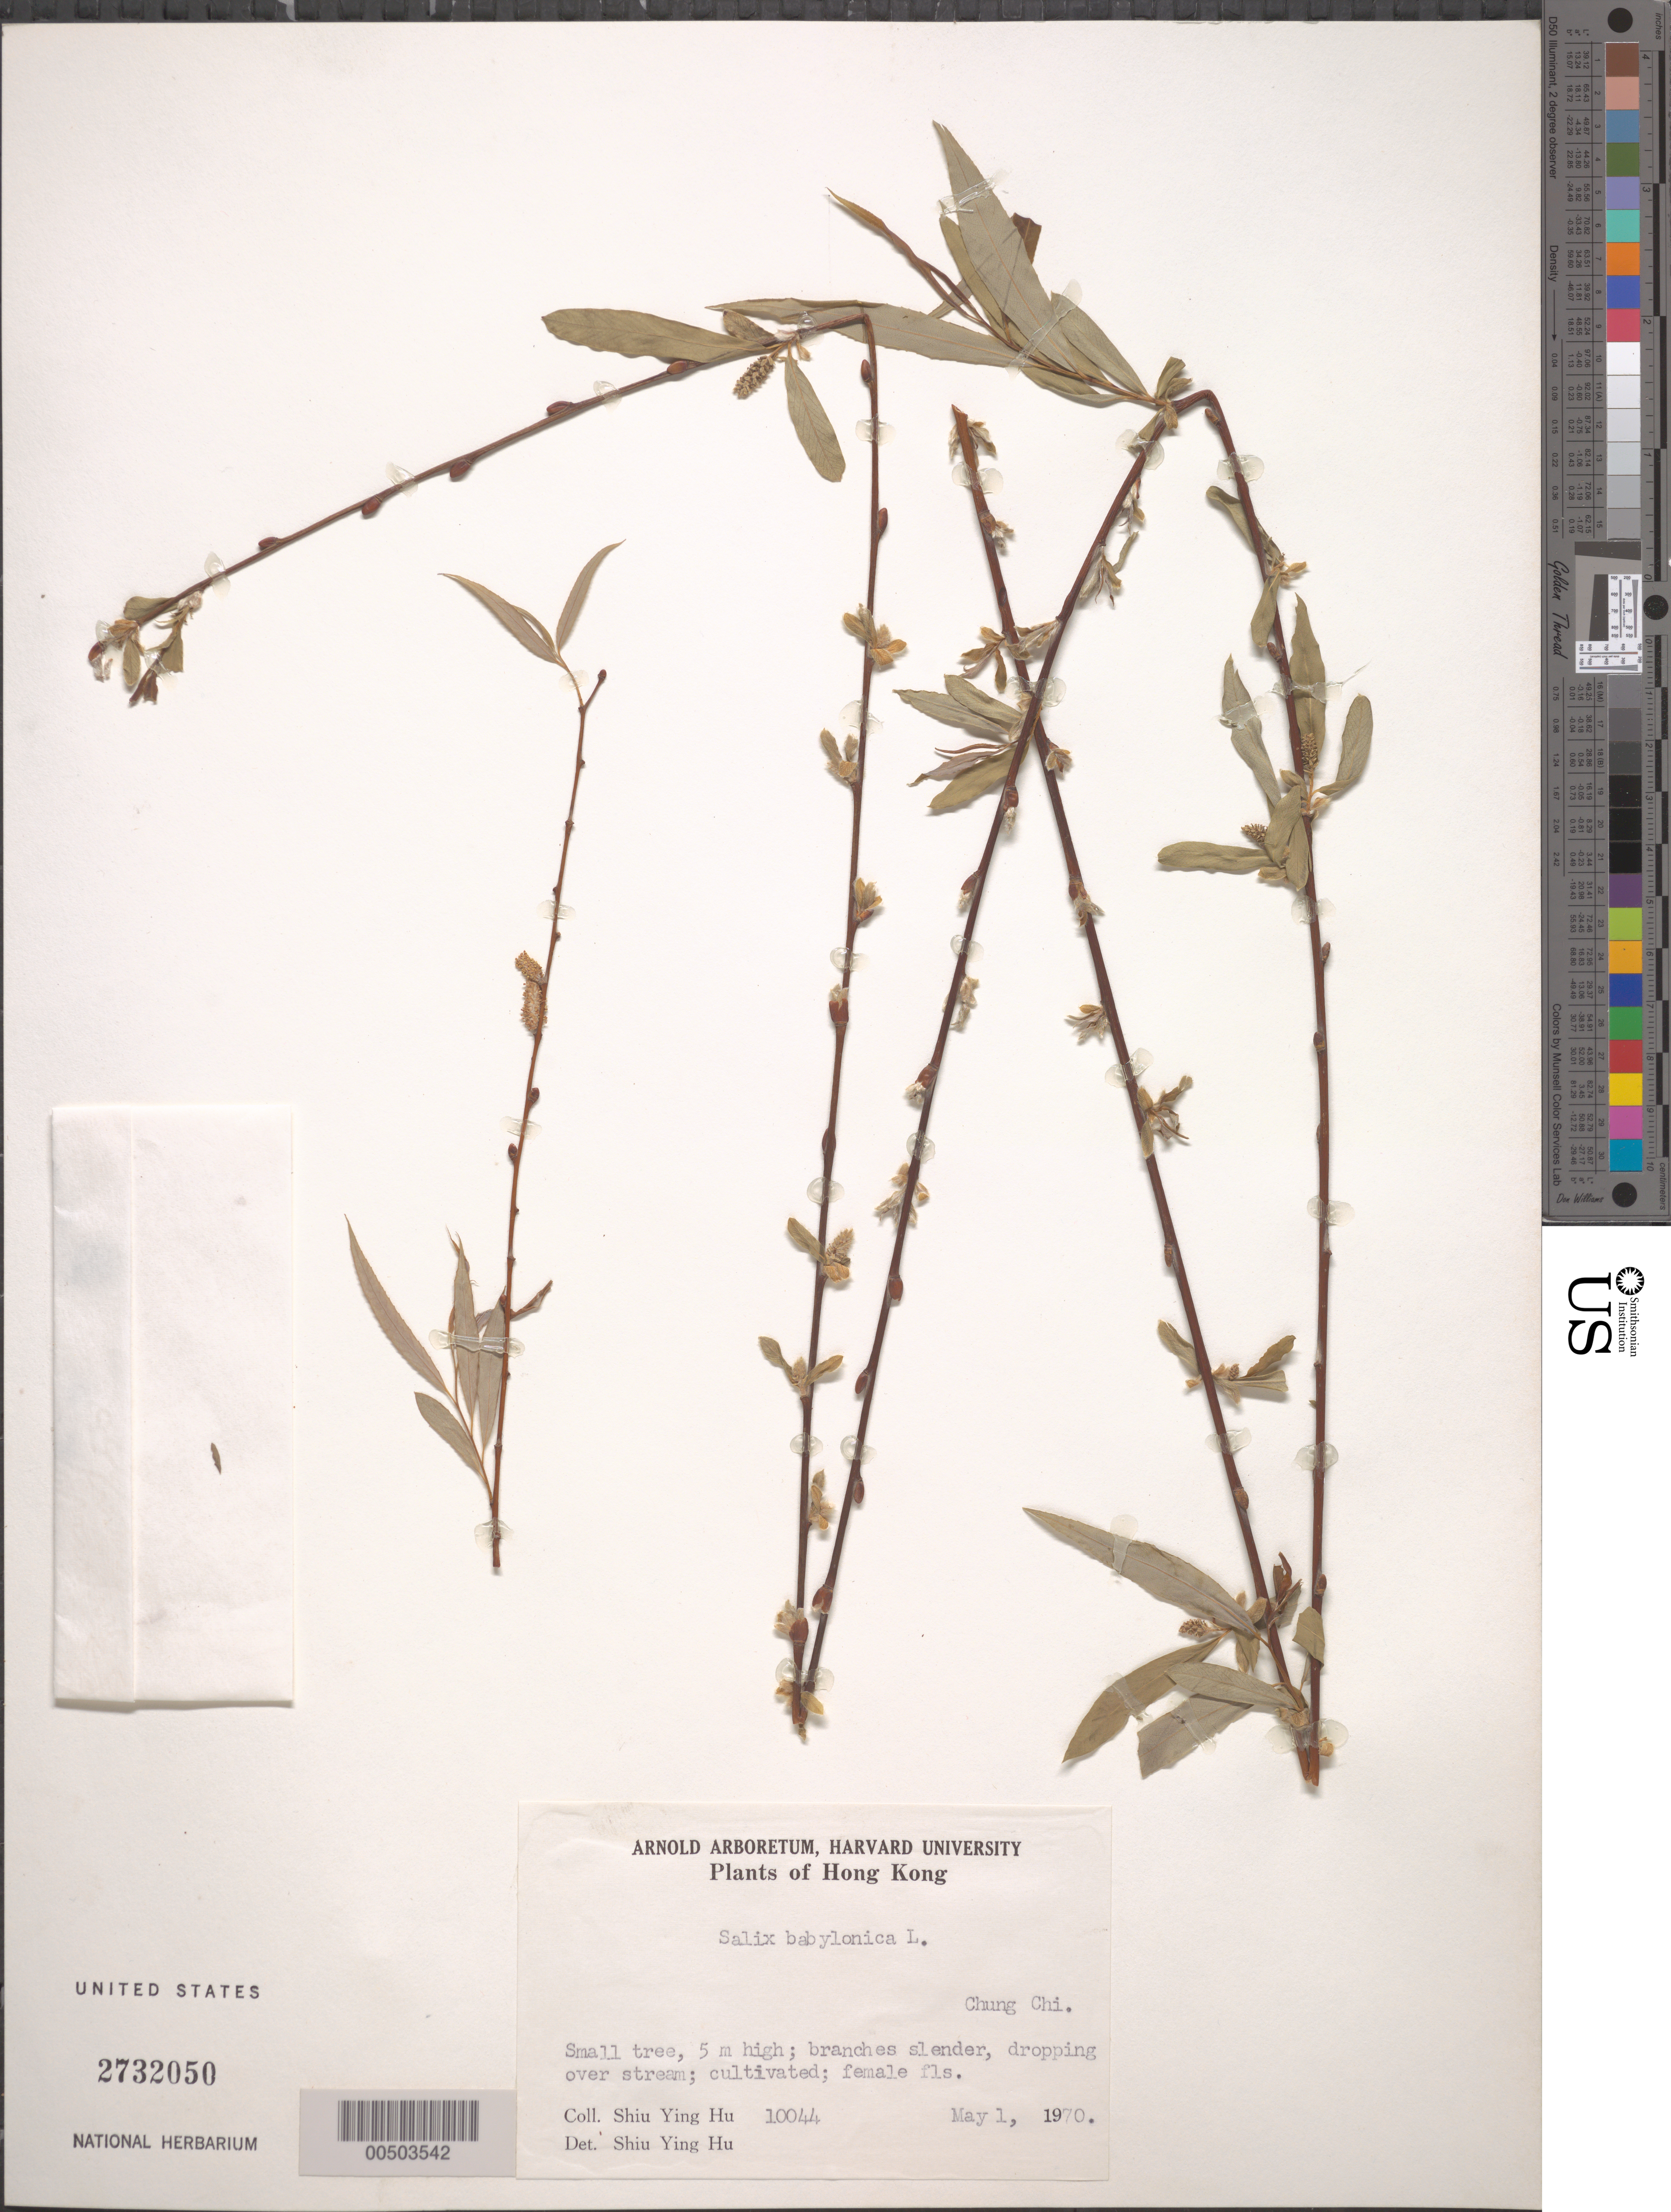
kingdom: Plantae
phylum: Tracheophyta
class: Magnoliopsida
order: Malpighiales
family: Salicaceae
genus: Salix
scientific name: Salix babylonica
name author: L.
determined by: Hu, S. Y.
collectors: S. Y. Hu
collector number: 10044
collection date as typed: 01 May 1970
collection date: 1970-05-01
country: China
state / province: Hong Kong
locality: Chung Chi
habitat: Small tree, 5m high; branches slender, dropping over stream; female fls.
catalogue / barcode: US 2732050